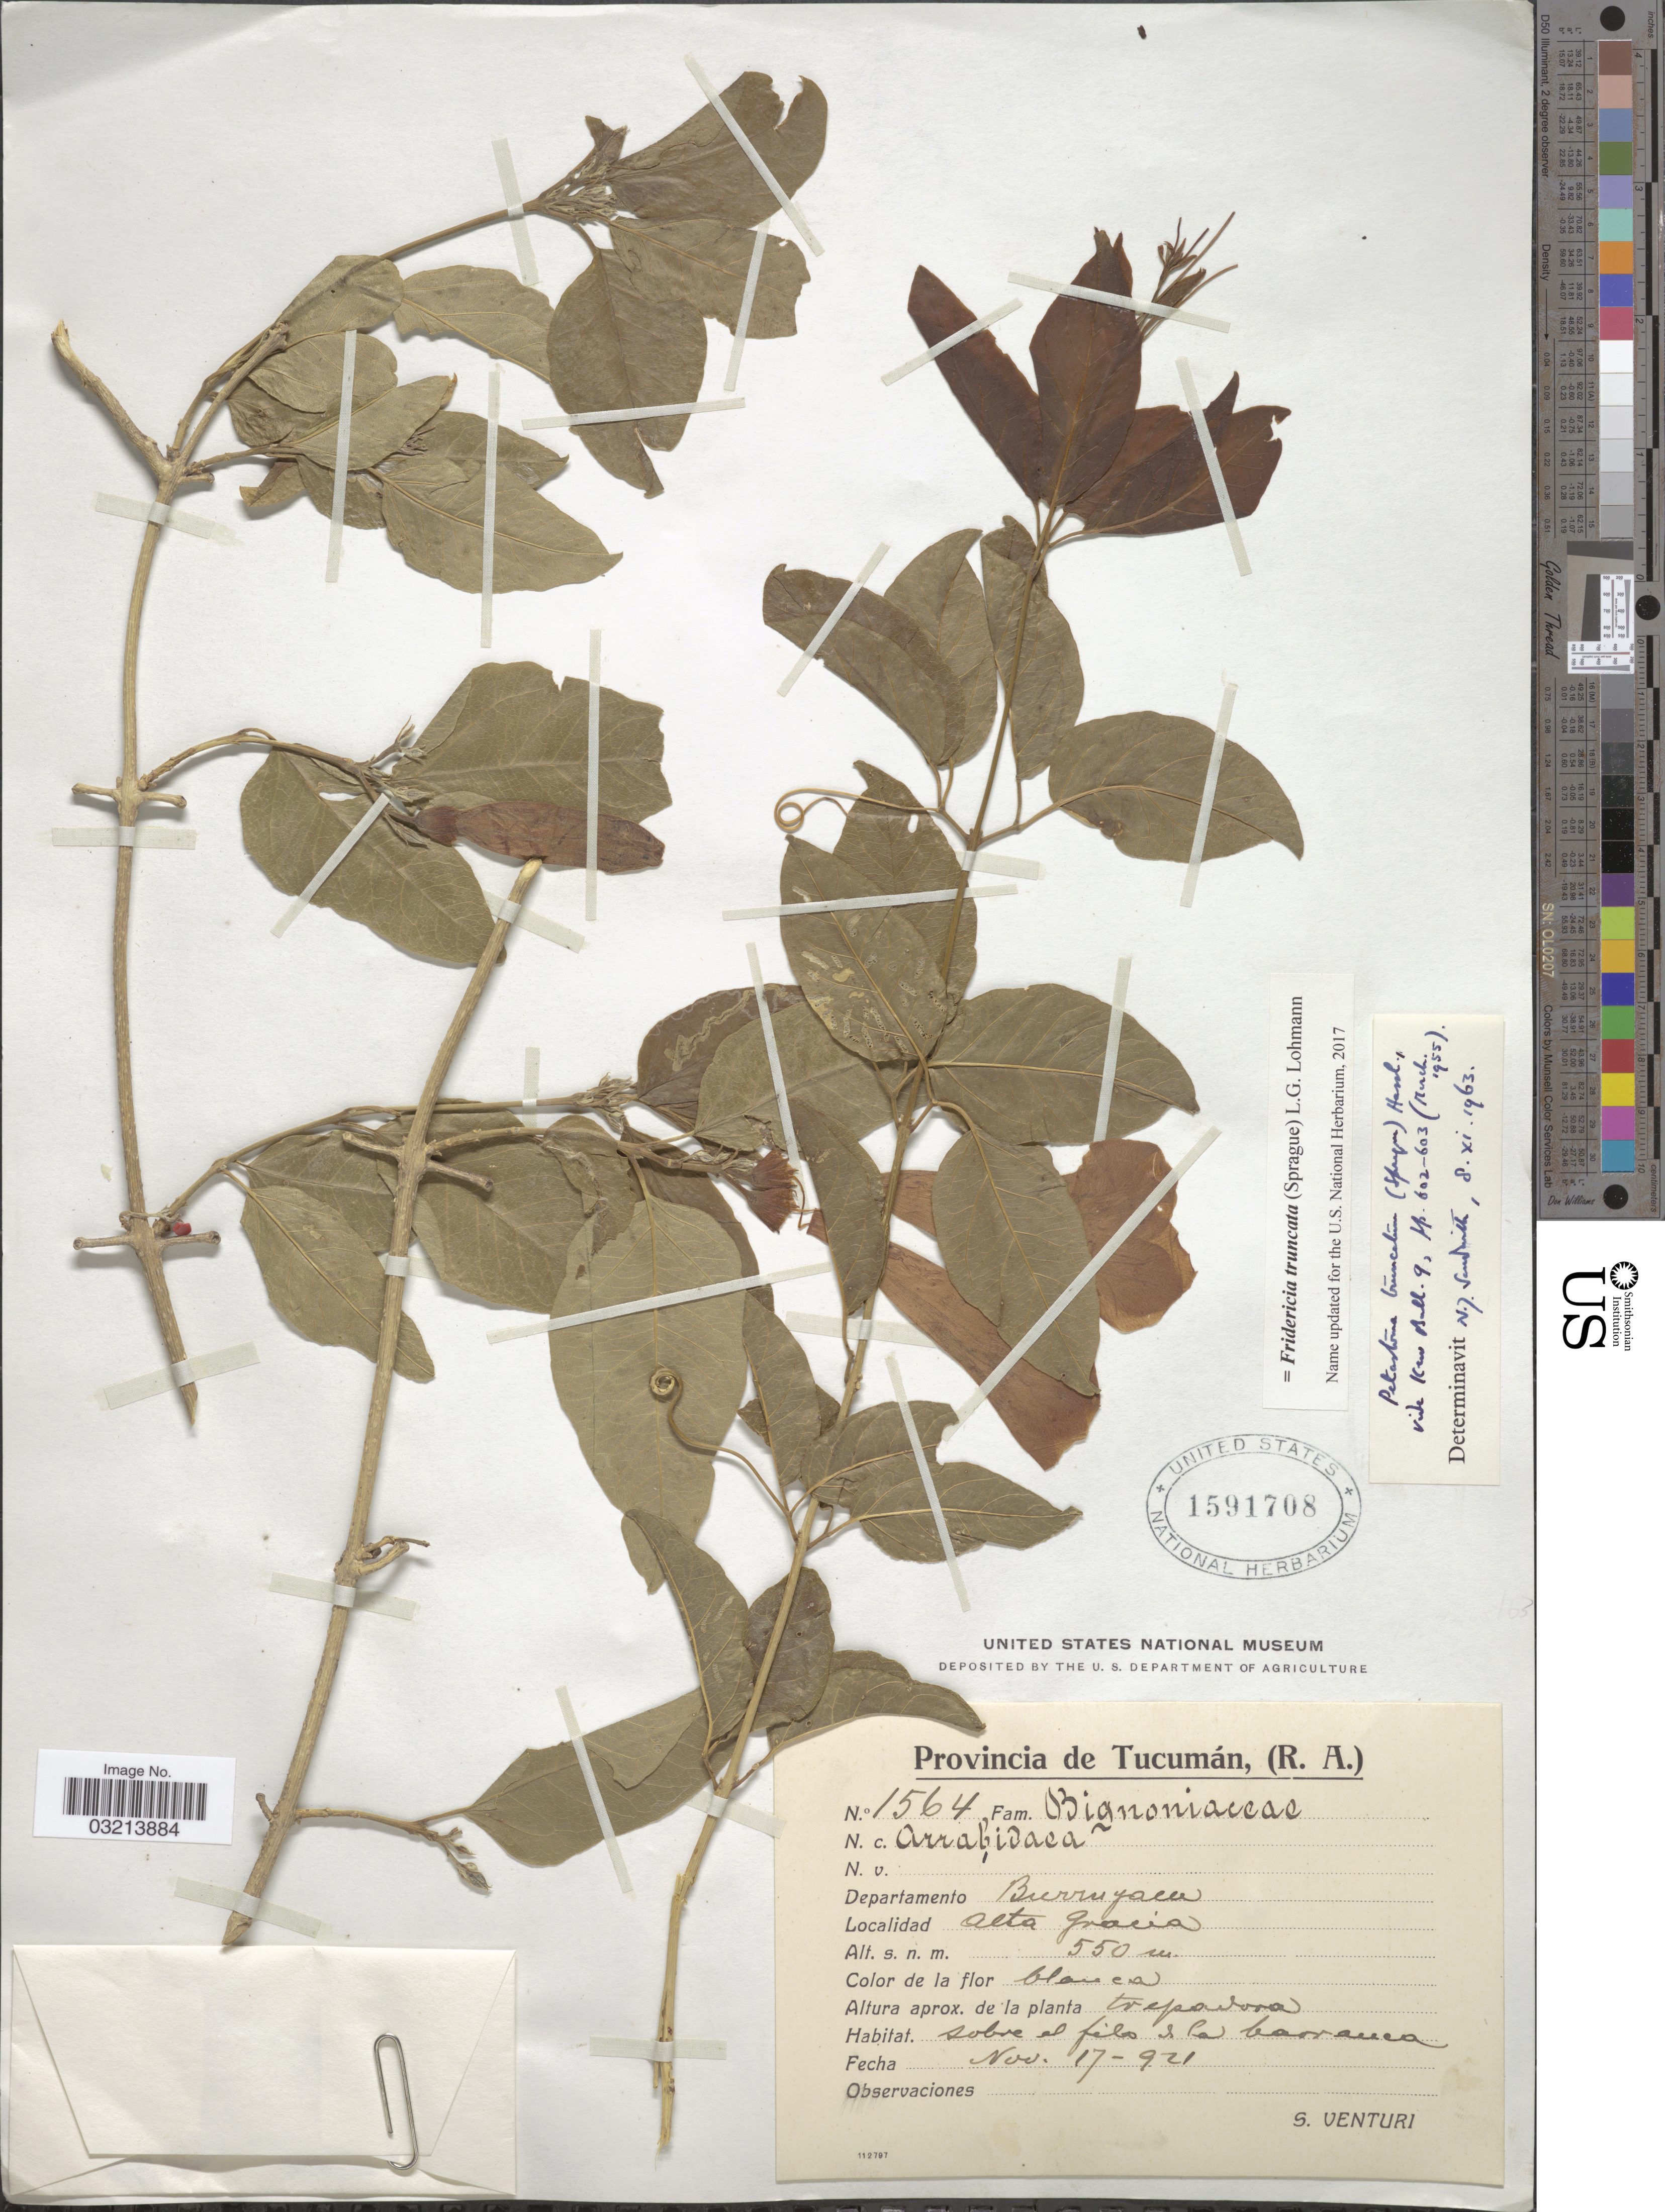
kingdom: Plantae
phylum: Tracheophyta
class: Magnoliopsida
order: Lamiales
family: Bignoniaceae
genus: Fridericia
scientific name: Fridericia truncata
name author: (Sprague) L.G. Lohmann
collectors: S. Venturi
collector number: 1564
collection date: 1921-11-17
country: Argentina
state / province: Tucuman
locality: Departamento Burruyacu. Alta Gracia.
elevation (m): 550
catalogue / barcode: US 1591708